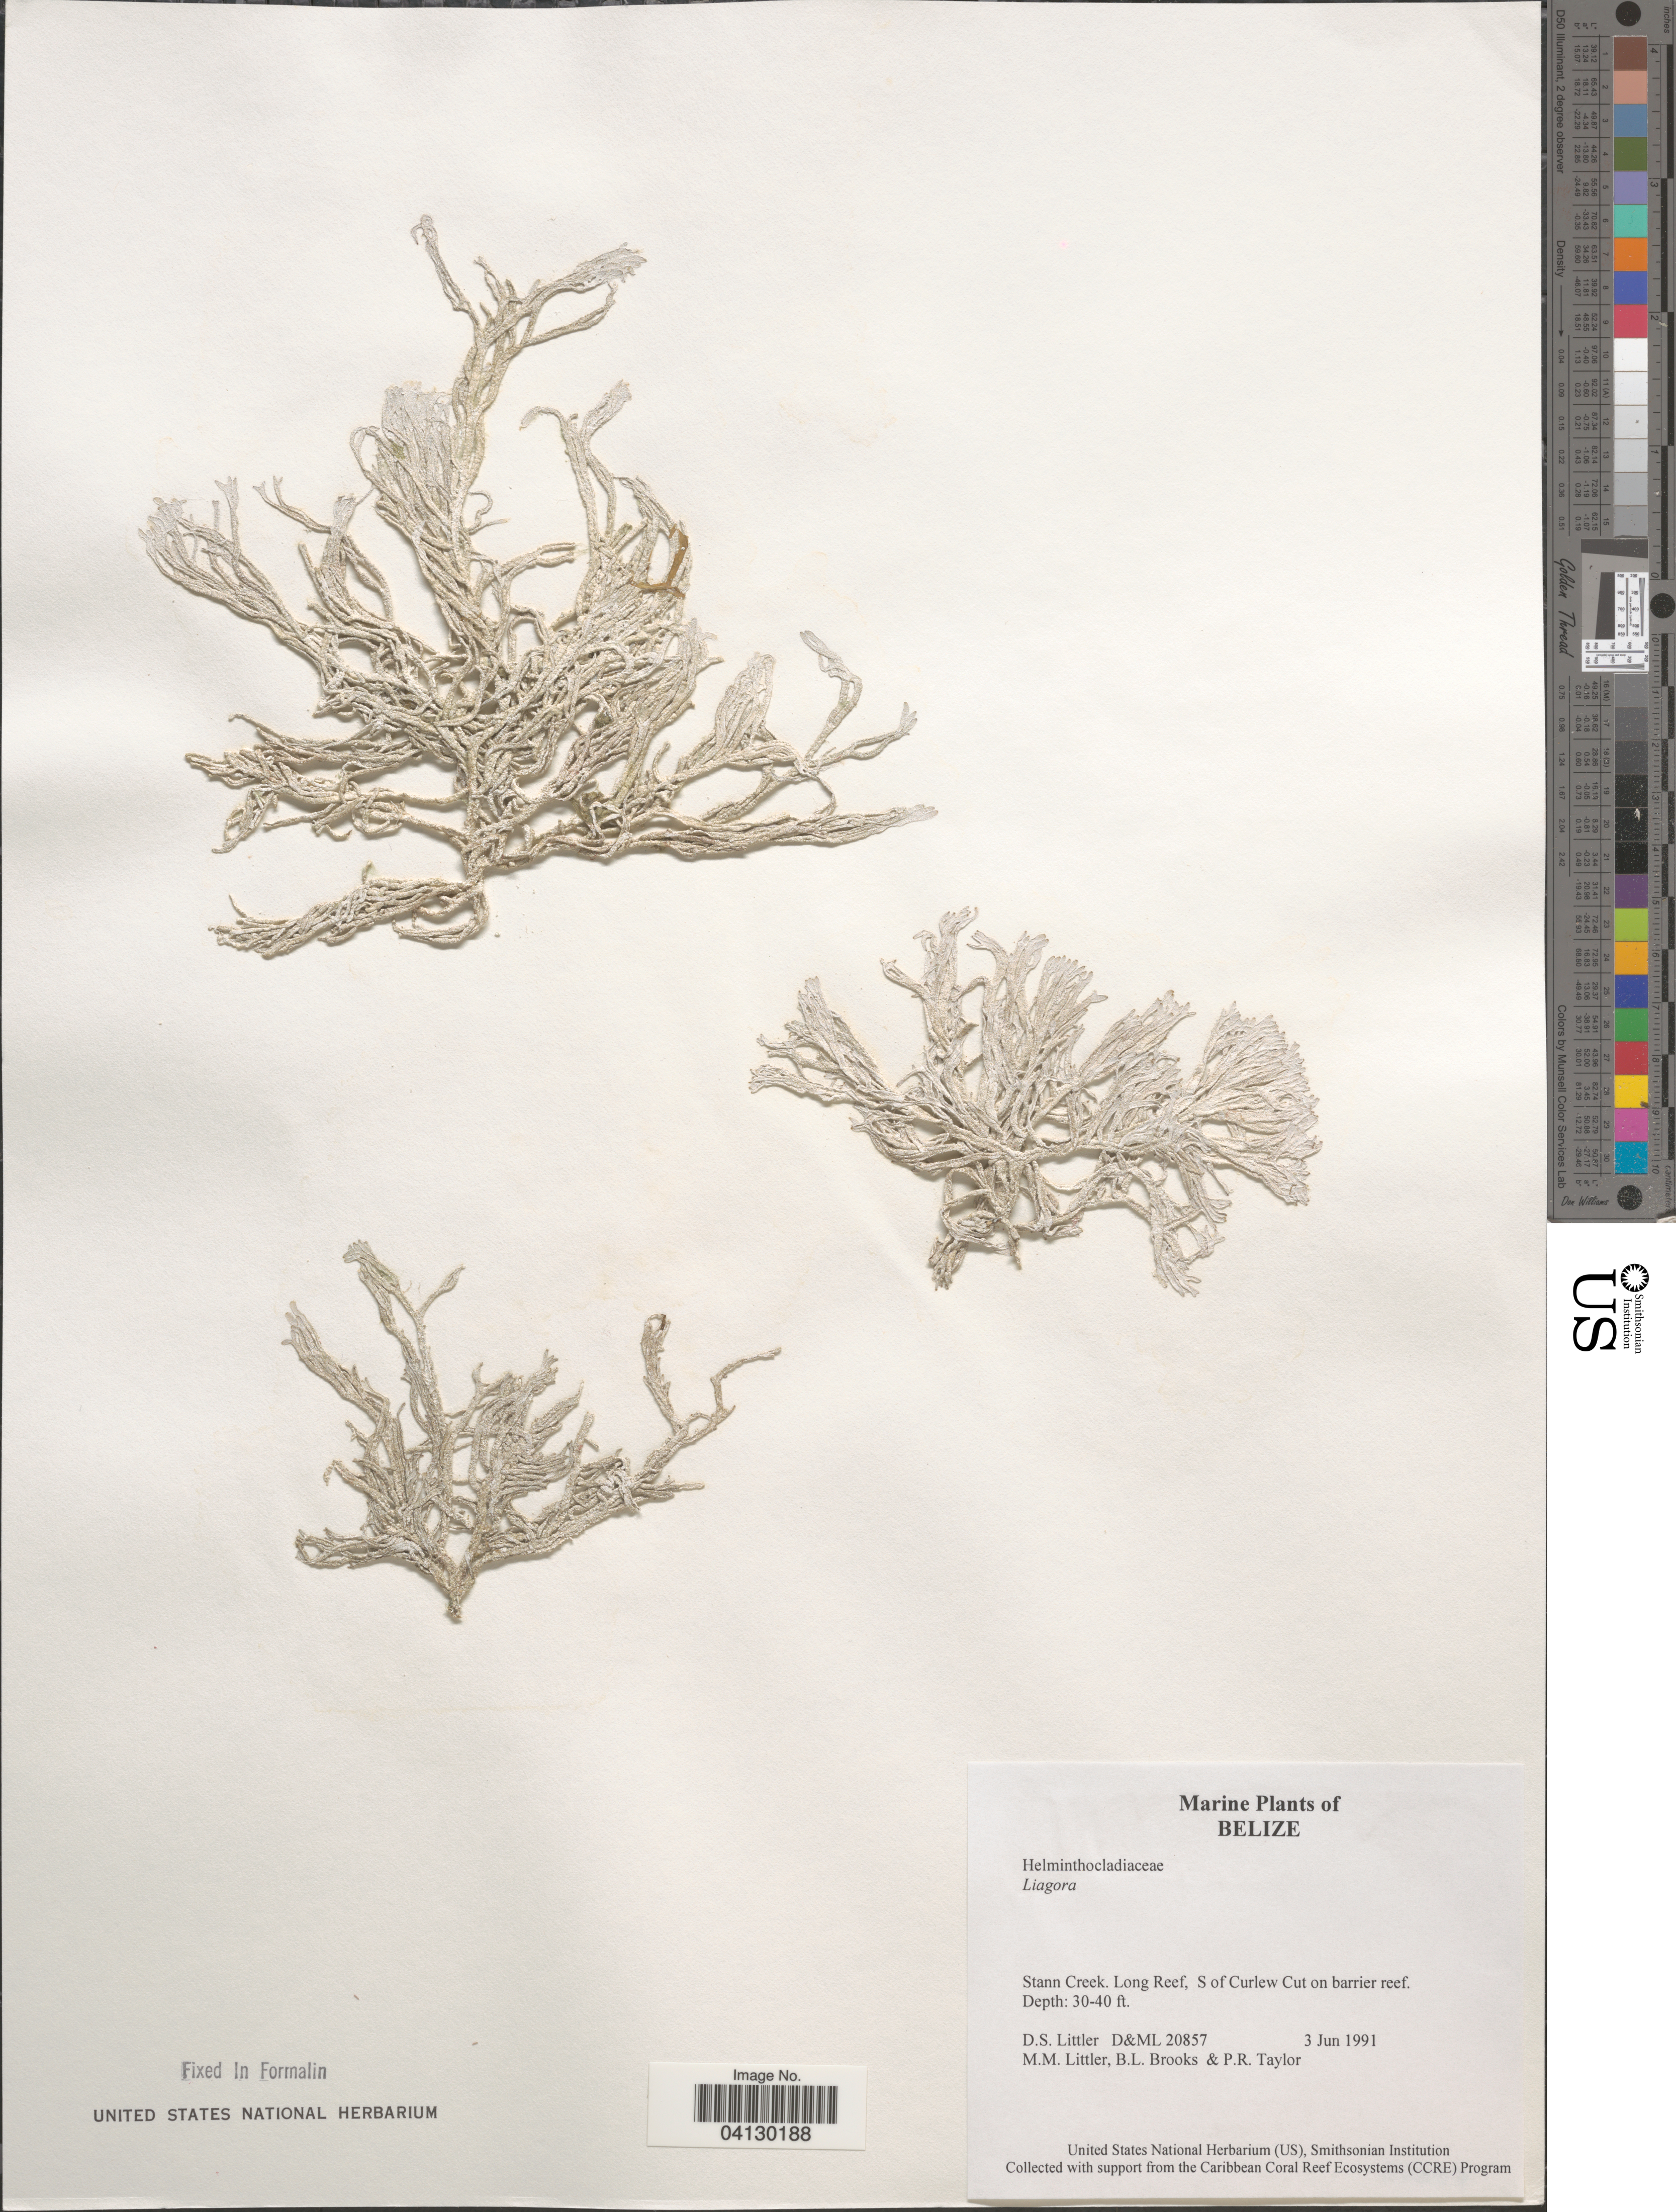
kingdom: Plantae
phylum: Rhodophyta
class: Florideophyceae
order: Nemaliales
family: Liagoraceae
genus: Liagora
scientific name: Liagora sp.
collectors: D. S. Littler, B. Brooks & P. R. Taylor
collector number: D&ML20857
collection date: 1991-06-03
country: Belize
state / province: Stann Creek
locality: Long Reef, S of Curlew Cut on barrier reef.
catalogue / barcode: US 328582